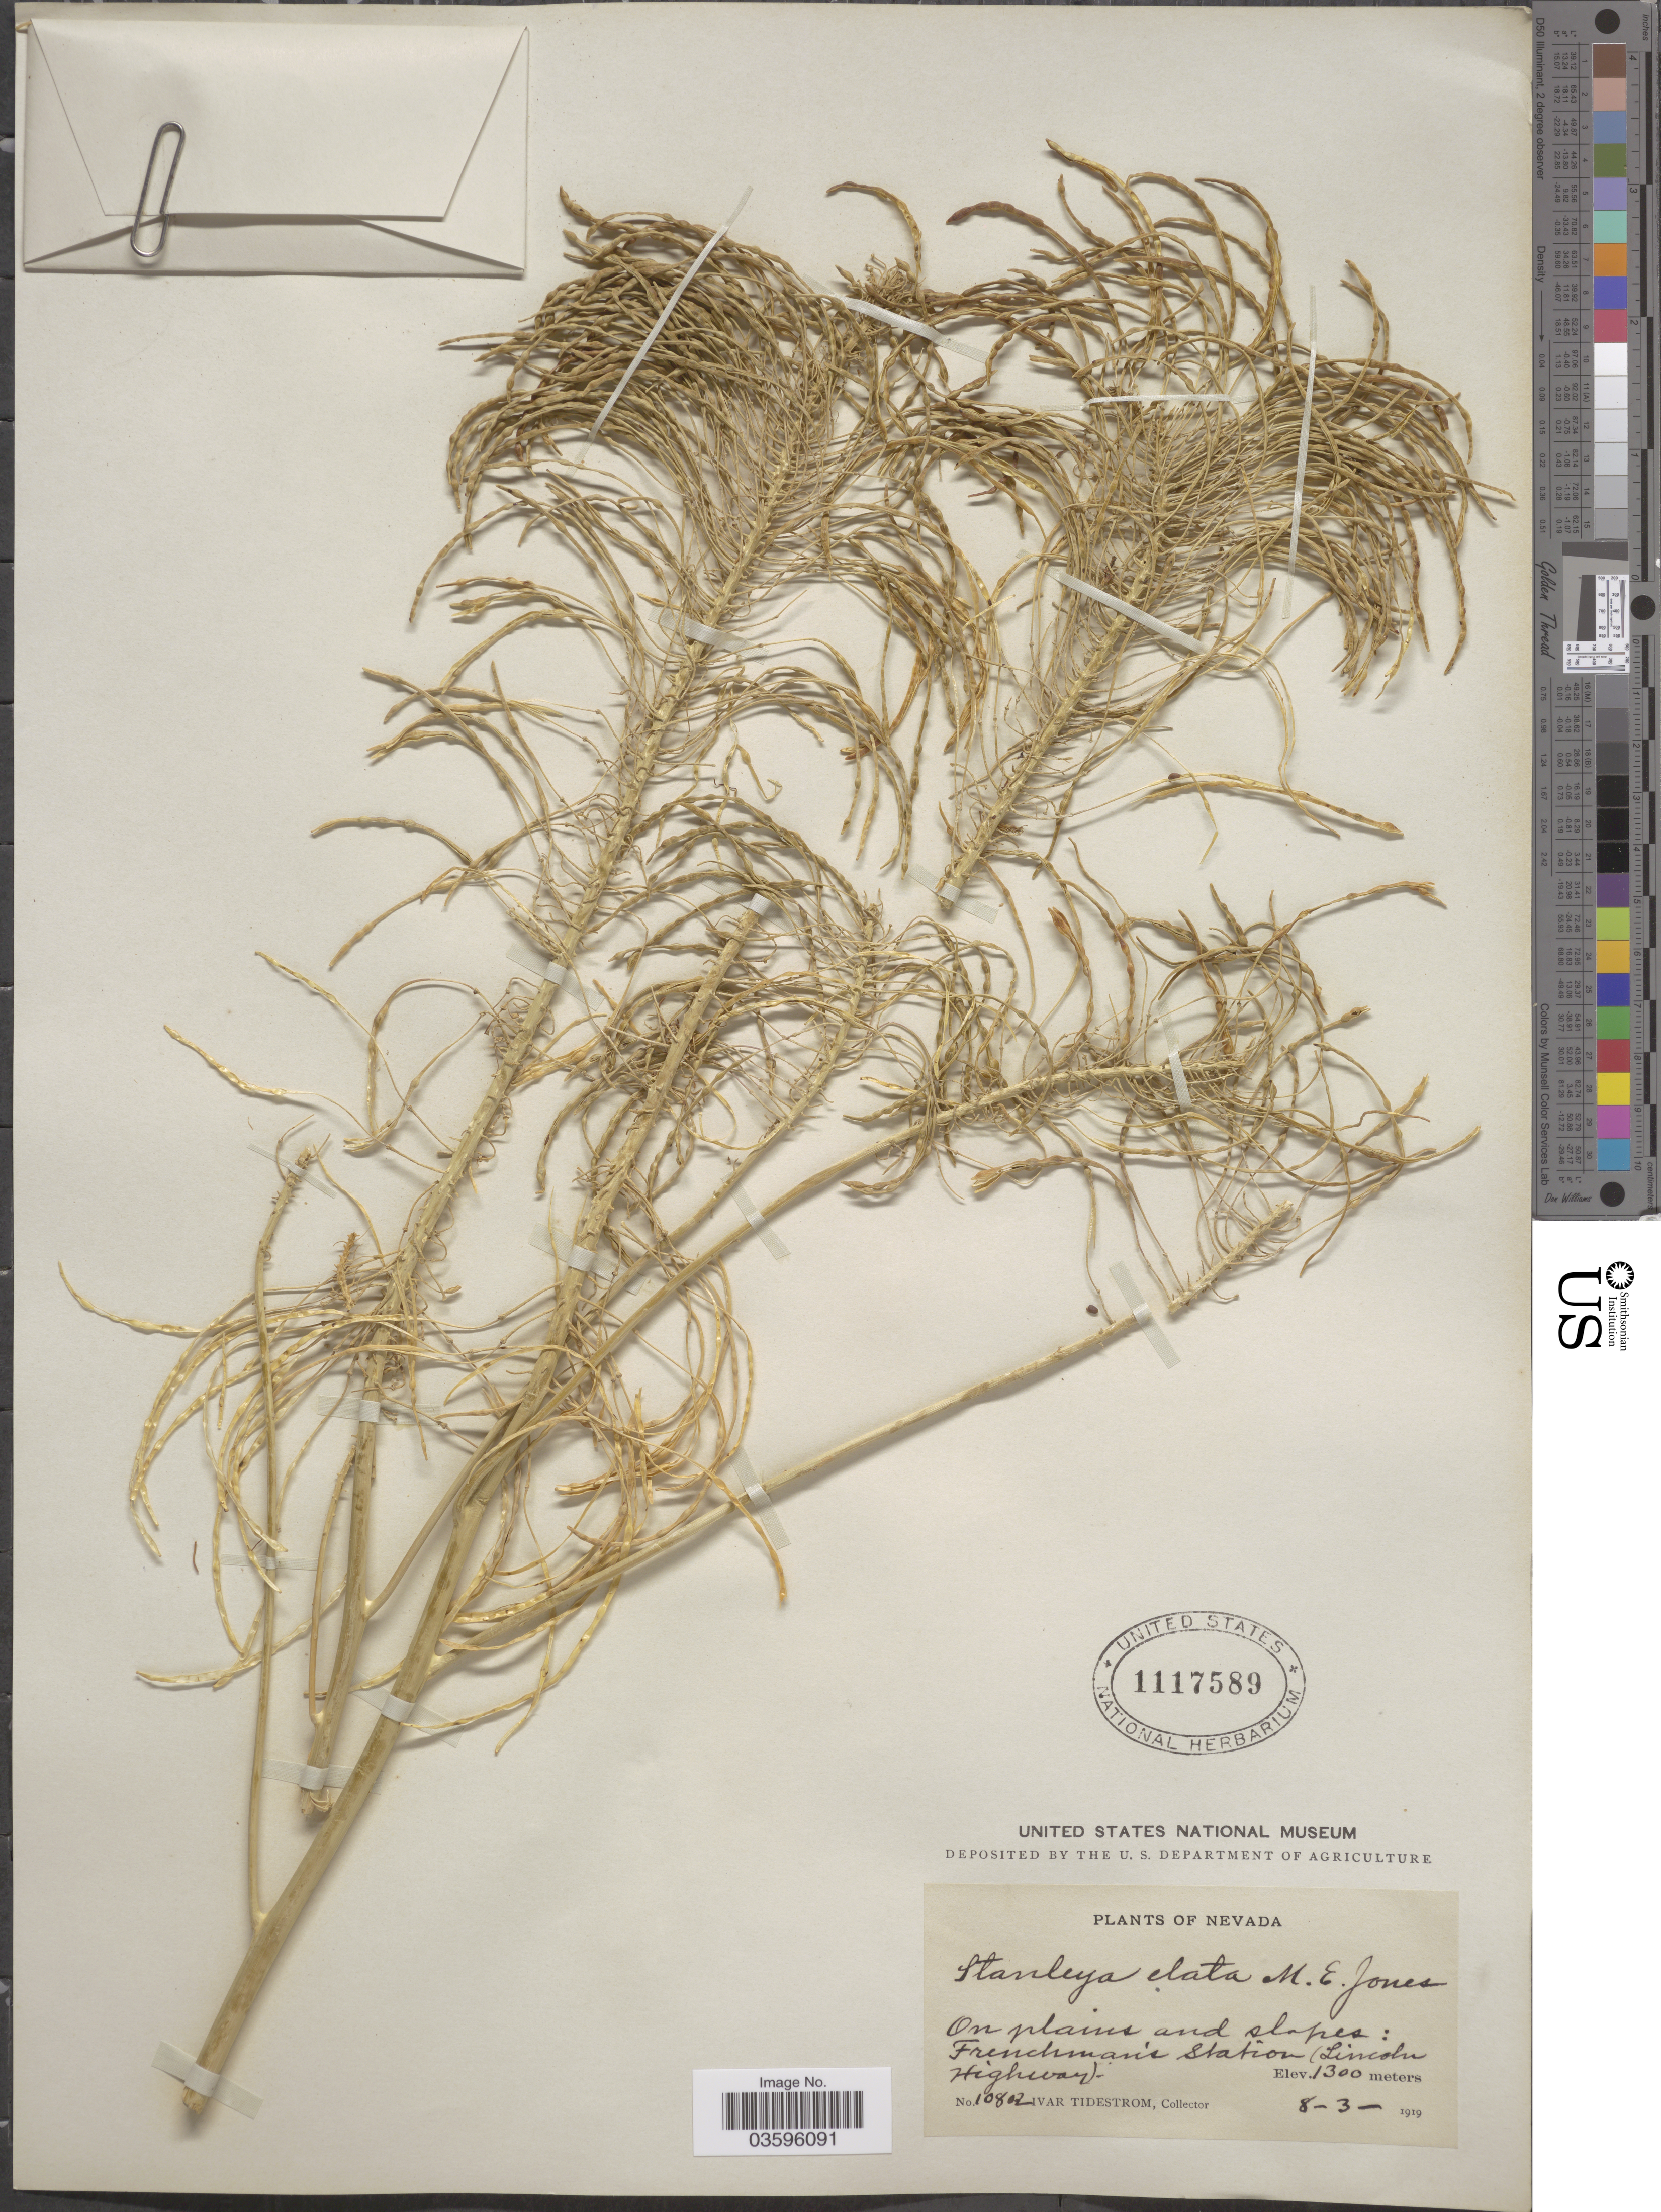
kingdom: Plantae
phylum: Tracheophyta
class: Magnoliopsida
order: Brassicales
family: Brassicaceae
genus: Stanleya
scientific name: Stanleya elata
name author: M.E. Jones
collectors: I. F. Tidestrom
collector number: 10802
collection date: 1919-08-03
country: United States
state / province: Nevada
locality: On plains and slopes: Frenchman's station (Lincoln Highway).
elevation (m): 1300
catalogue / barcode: US 1117589